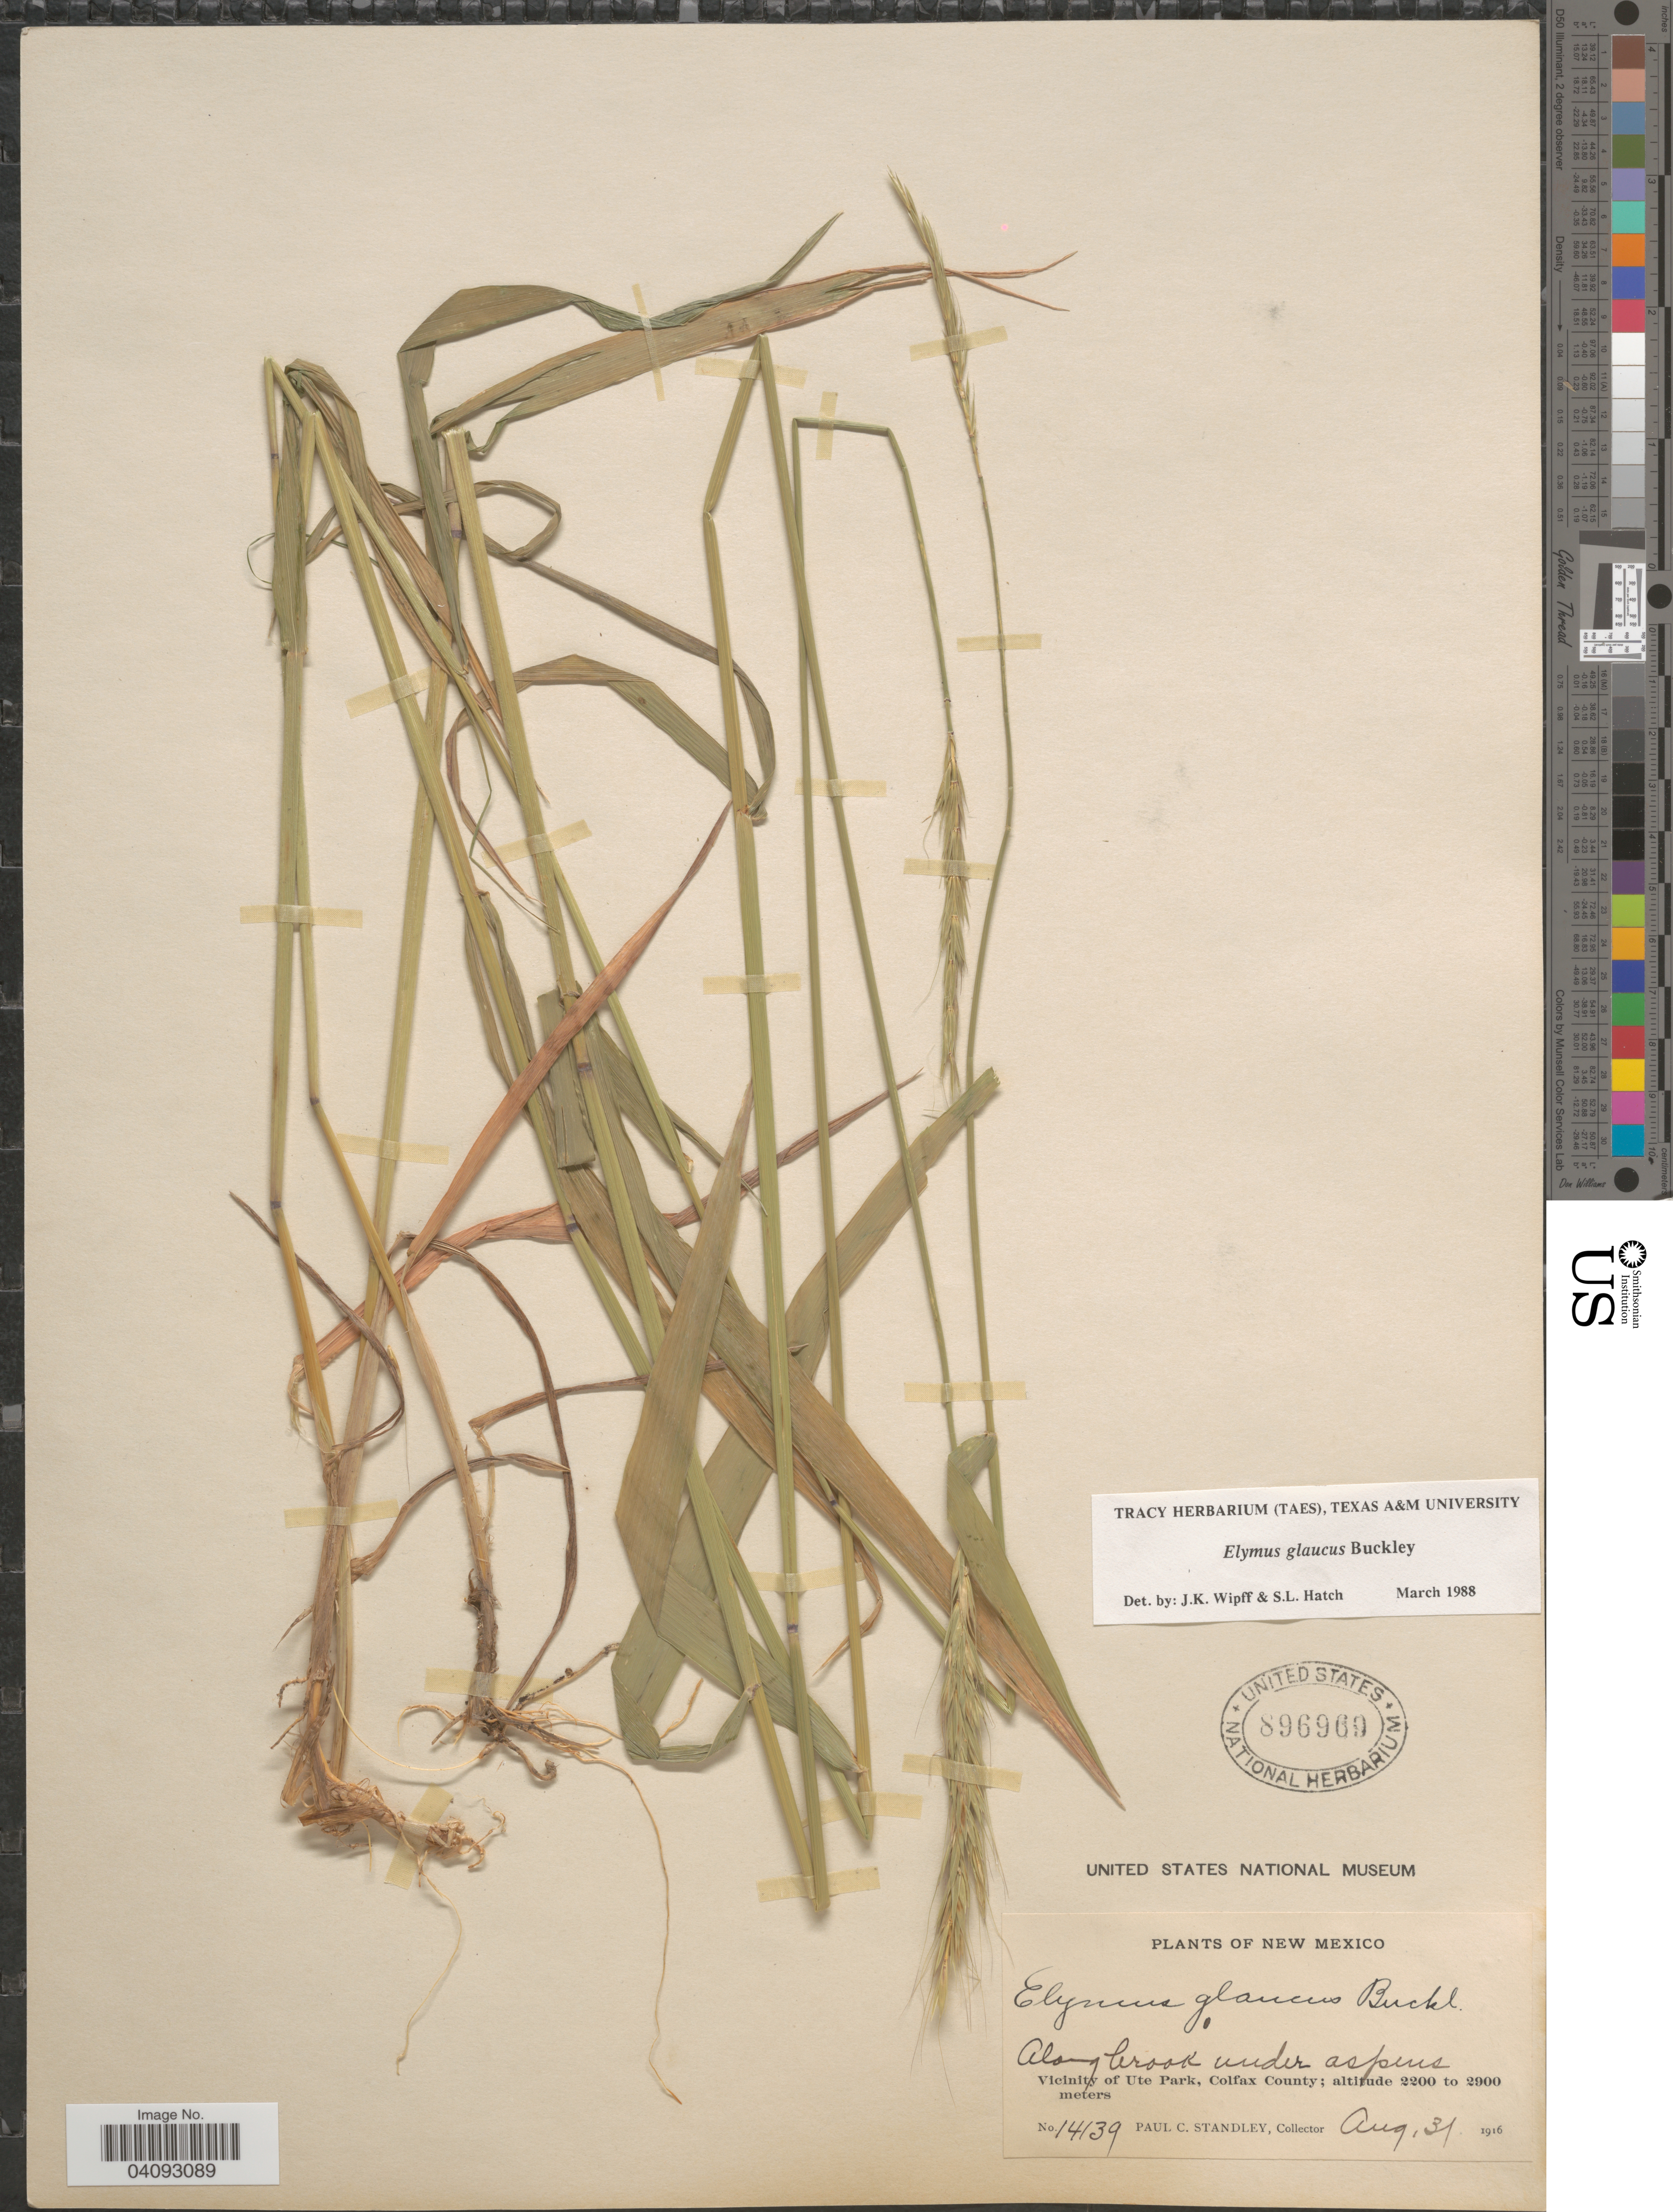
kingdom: Plantae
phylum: Tracheophyta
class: Liliopsida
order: Poales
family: Poaceae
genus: Elymus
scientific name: Elymus glaucus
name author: Buckley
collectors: P. C. Standley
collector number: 14139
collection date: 1916-08-31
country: United States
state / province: New Mexico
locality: Along brook under aspens. Vicinity of Ute Park, Colfax County.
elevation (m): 2200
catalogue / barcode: US 896969